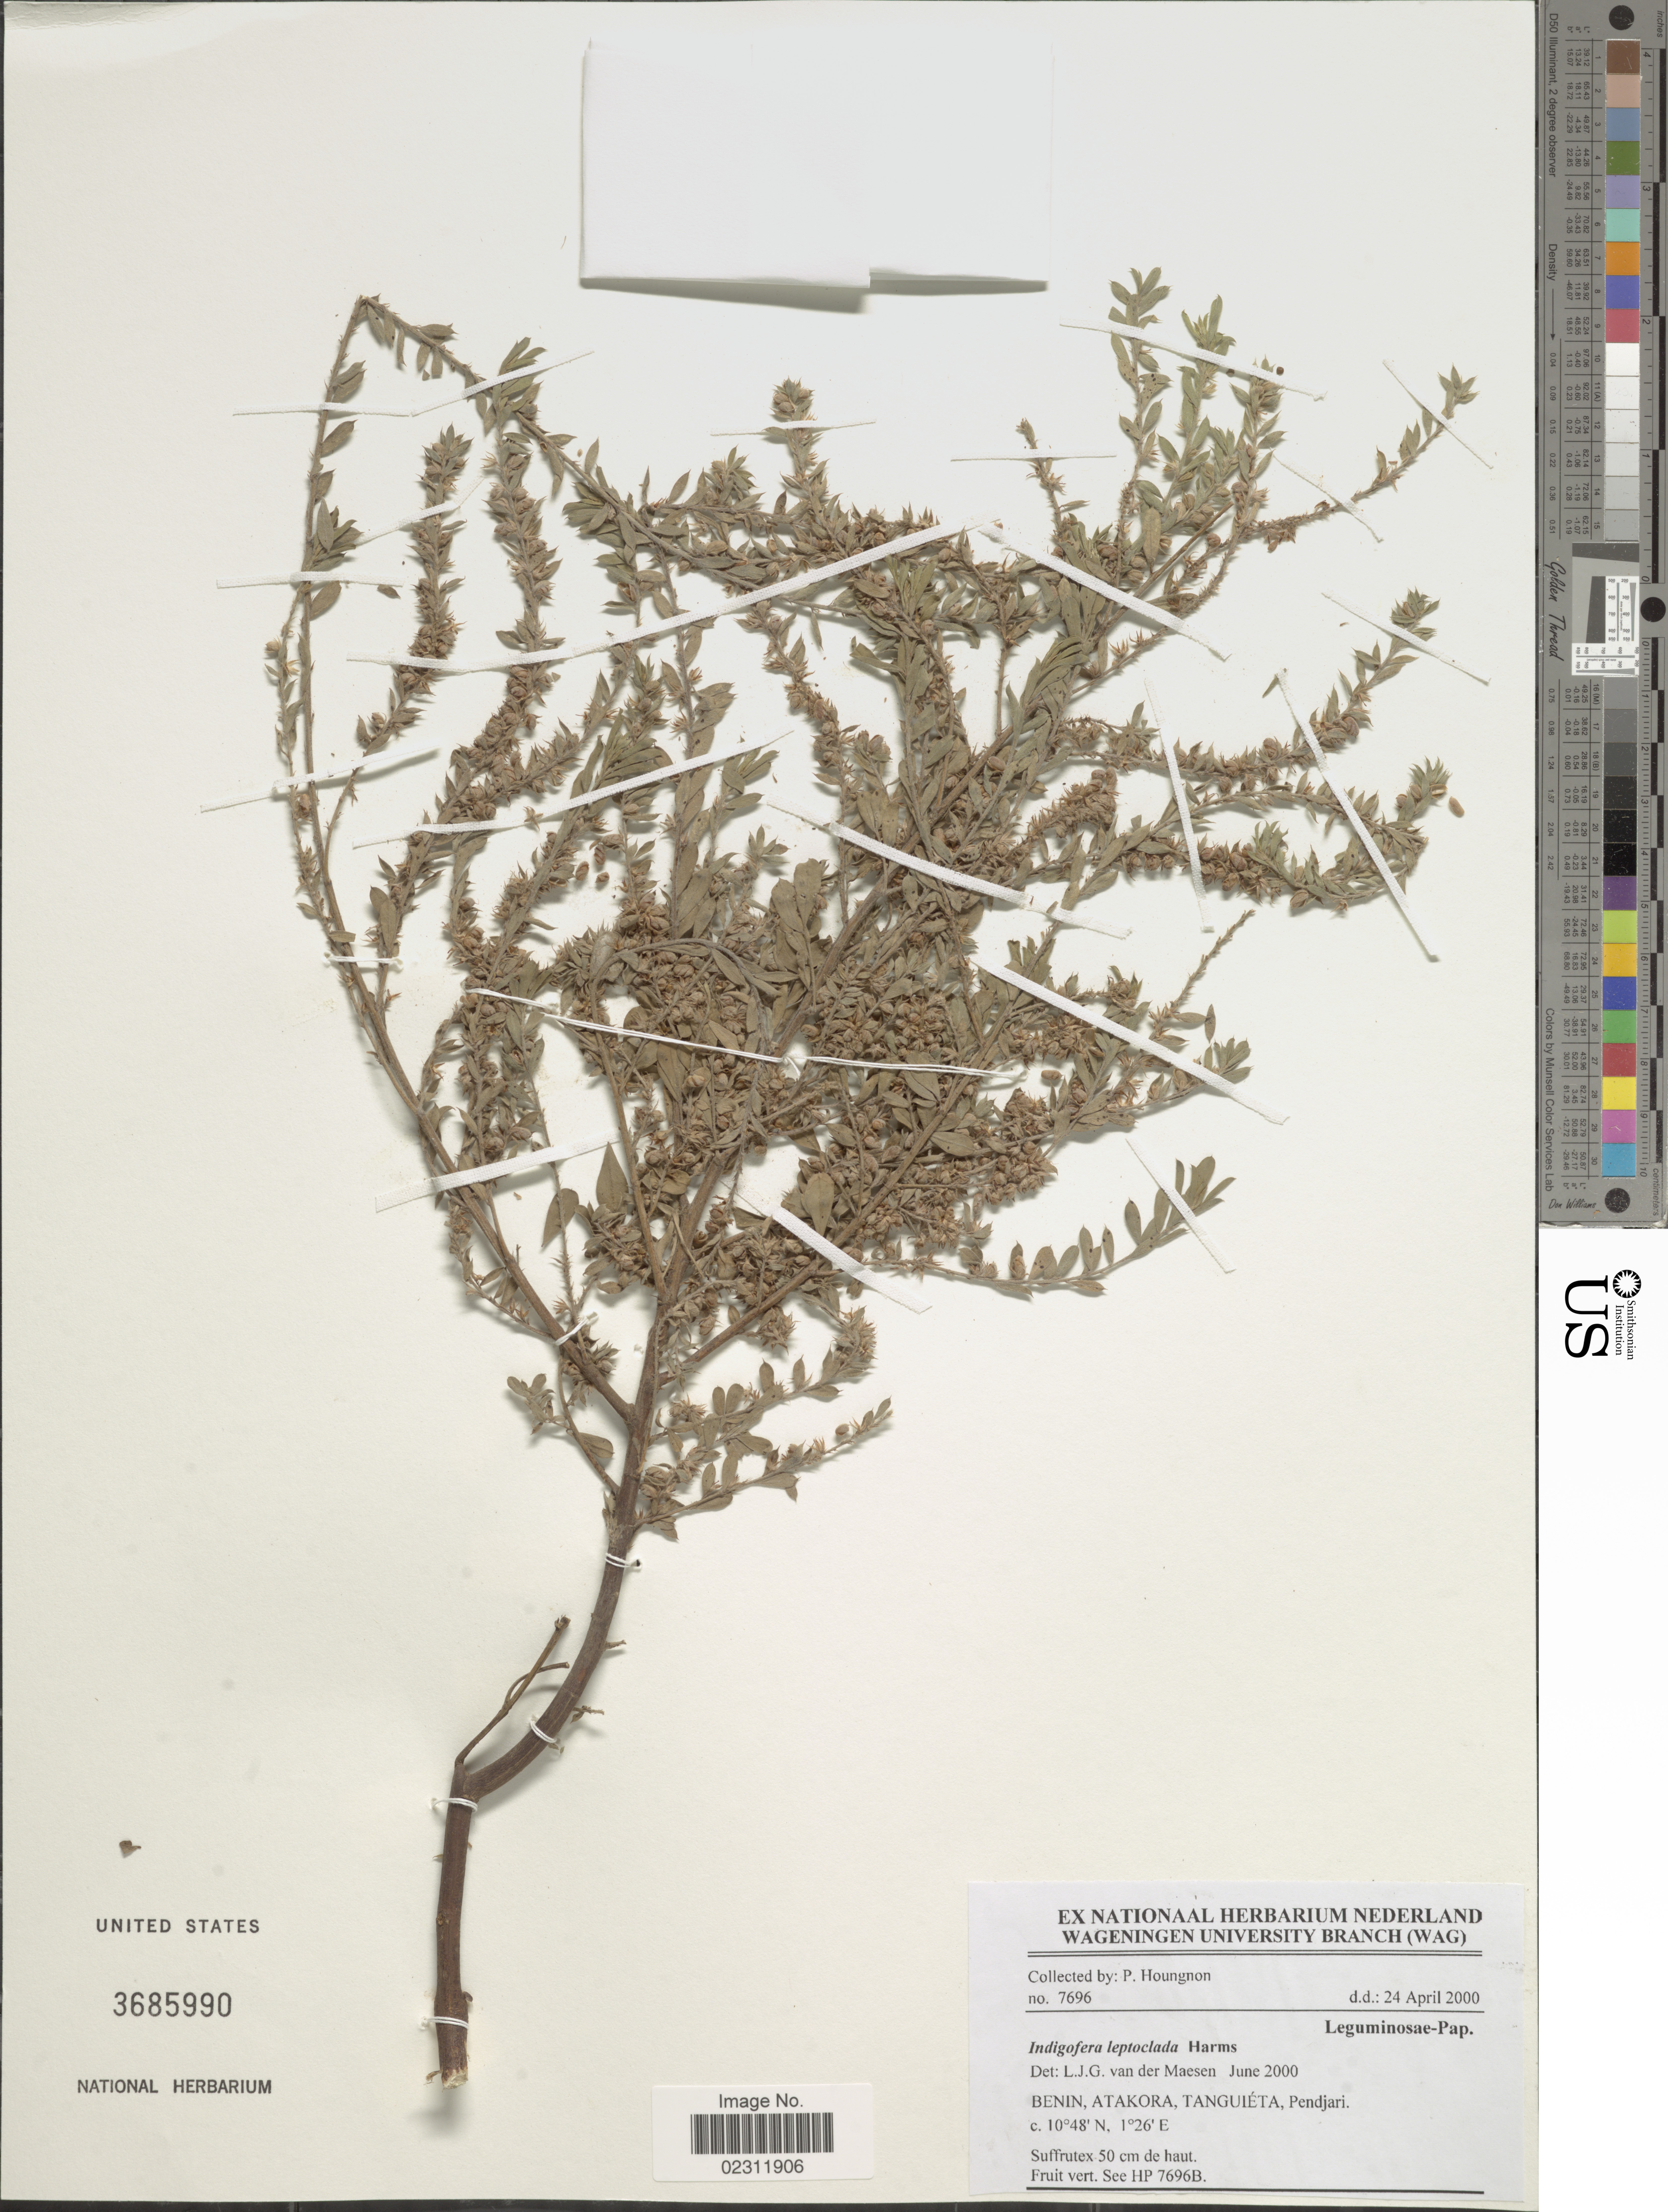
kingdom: Plantae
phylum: Tracheophyta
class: Magnoliopsida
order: Fabales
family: Fabaceae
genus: Indigofera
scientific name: Indigofera leptoclada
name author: Harms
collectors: P. Houngnon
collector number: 7696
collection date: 2000-04-24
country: Benin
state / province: Atakora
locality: Tanguieta, Pendjari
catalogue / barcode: US 3685990